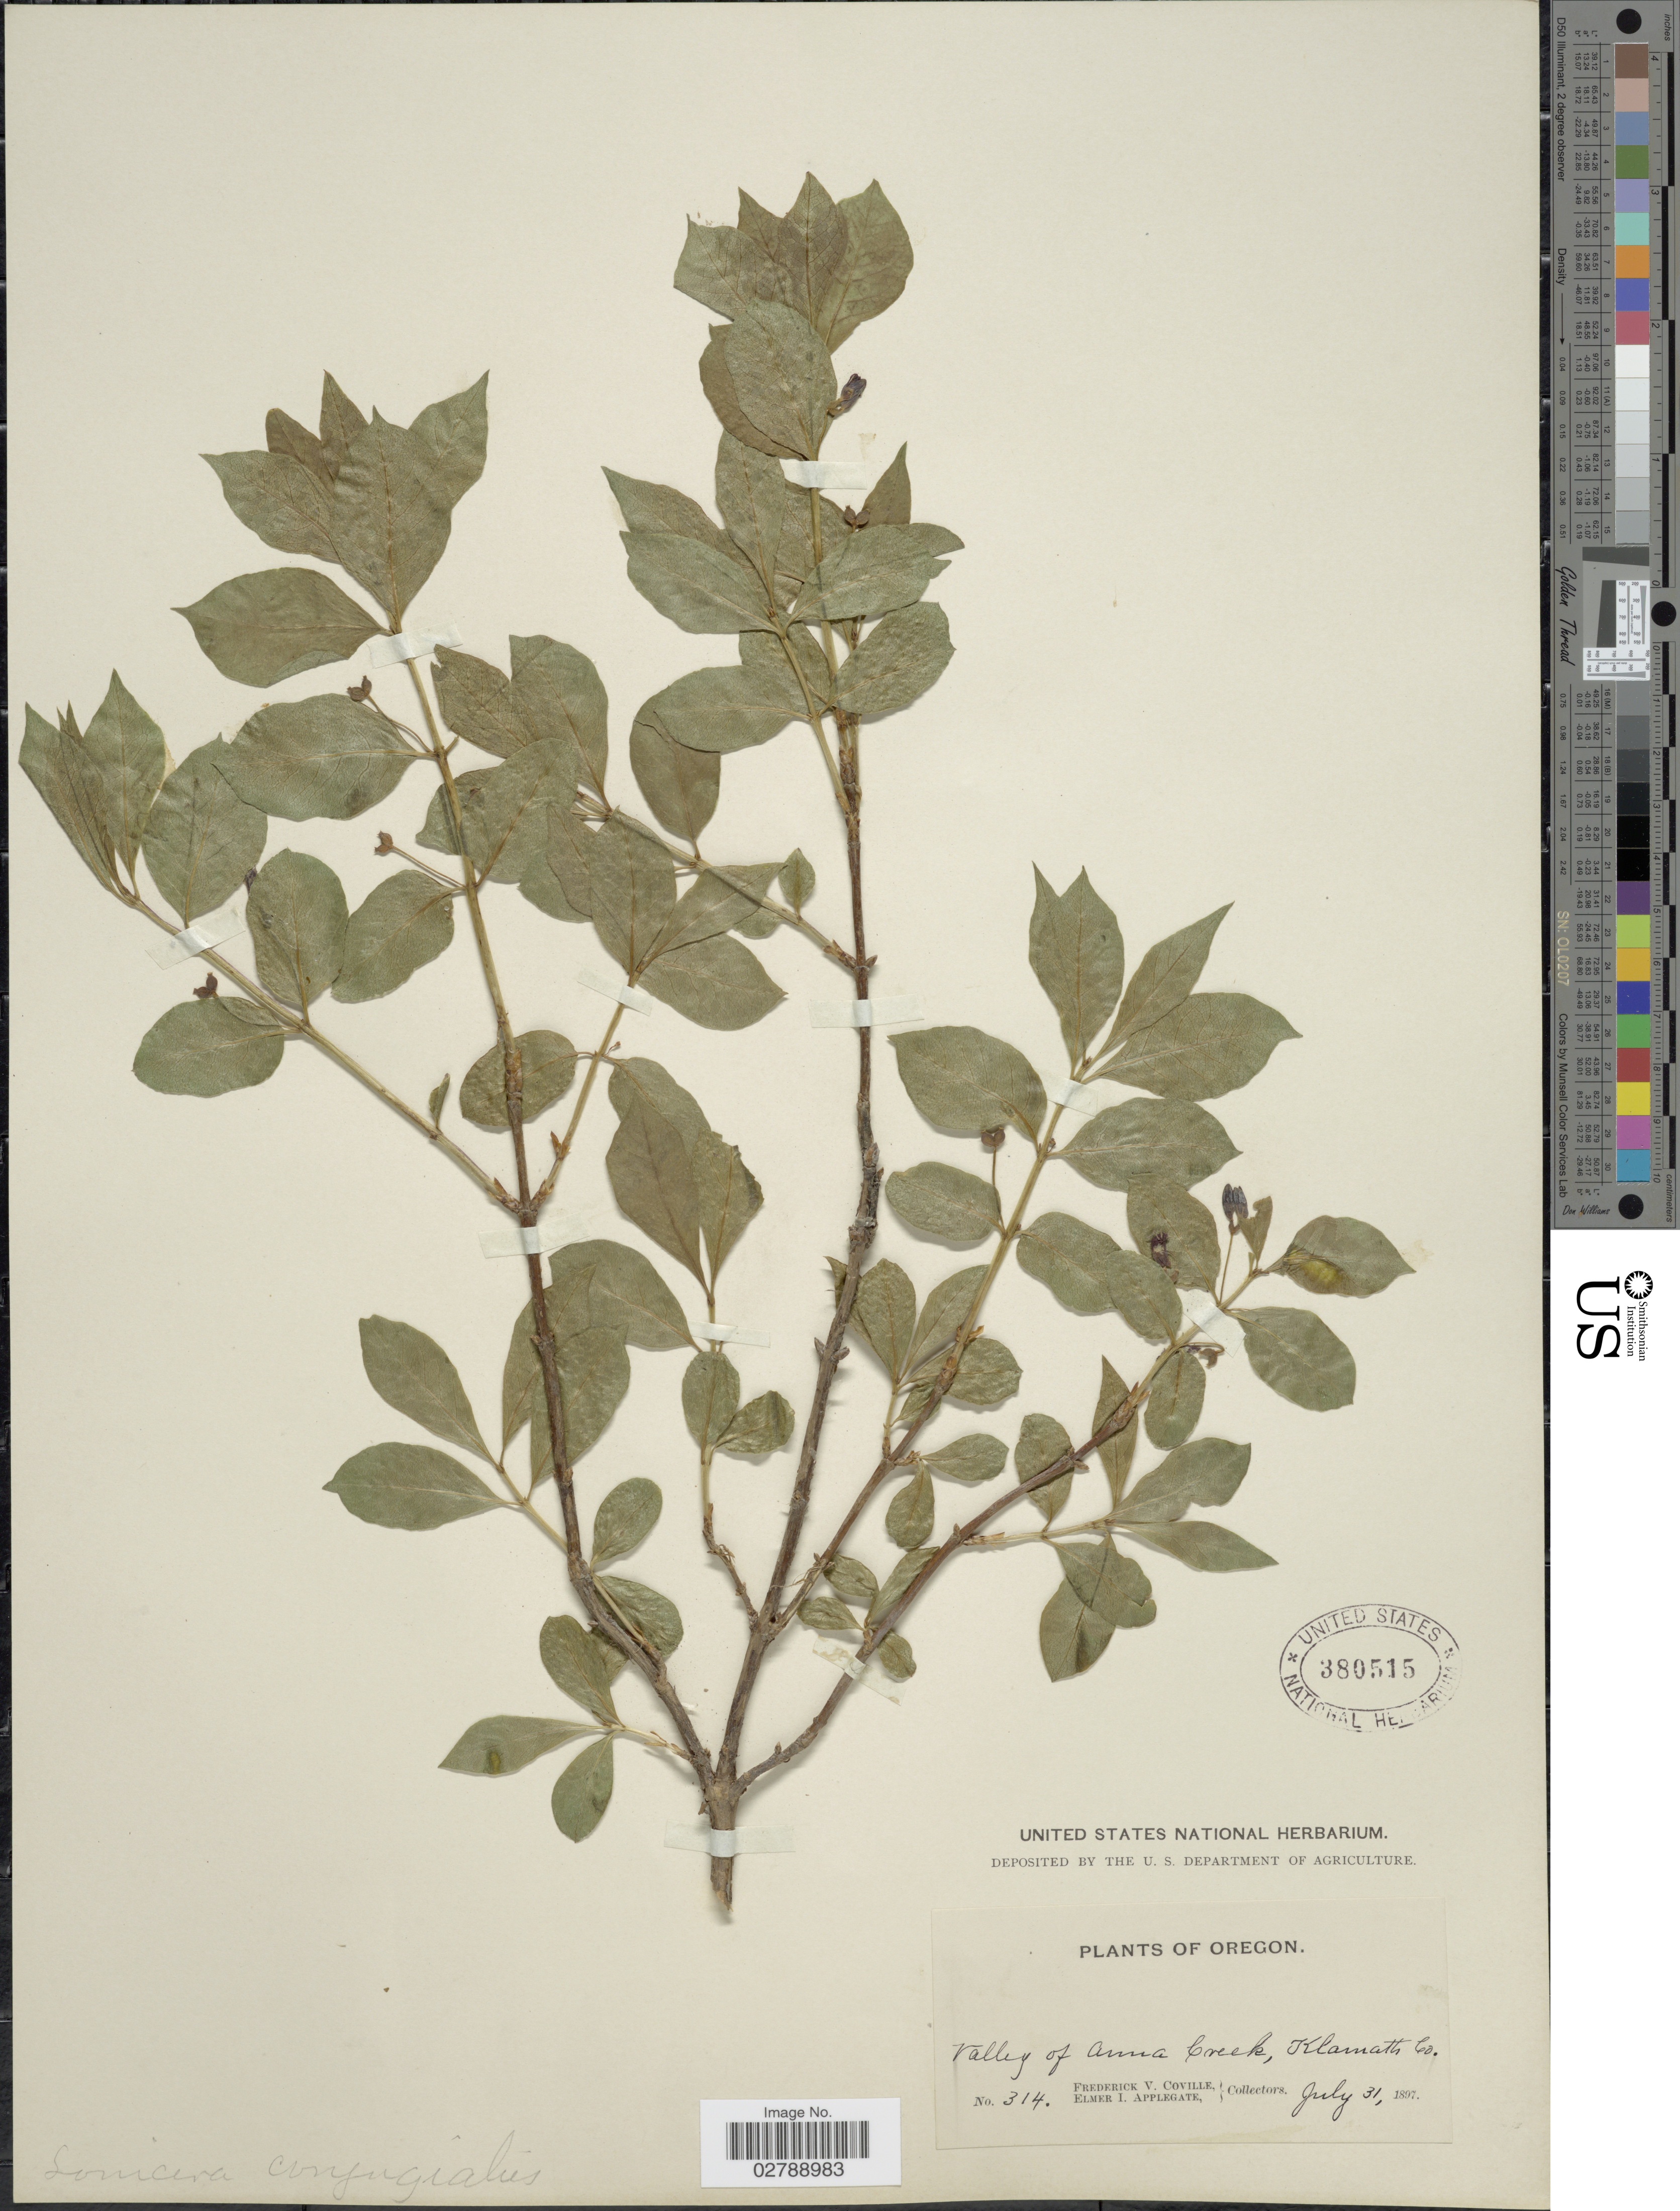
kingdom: Plantae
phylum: Tracheophyta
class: Magnoliopsida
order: Dipsacales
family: Caprifoliaceae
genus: Lonicera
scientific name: Lonicera conjugialis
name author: Kellogg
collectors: F. V. Coville & E. I. Applegate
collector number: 314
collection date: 1897-07-31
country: United States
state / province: Oregon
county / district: Klamath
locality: Valley of Anna Creek, Klamath Co.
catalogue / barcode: US 380515